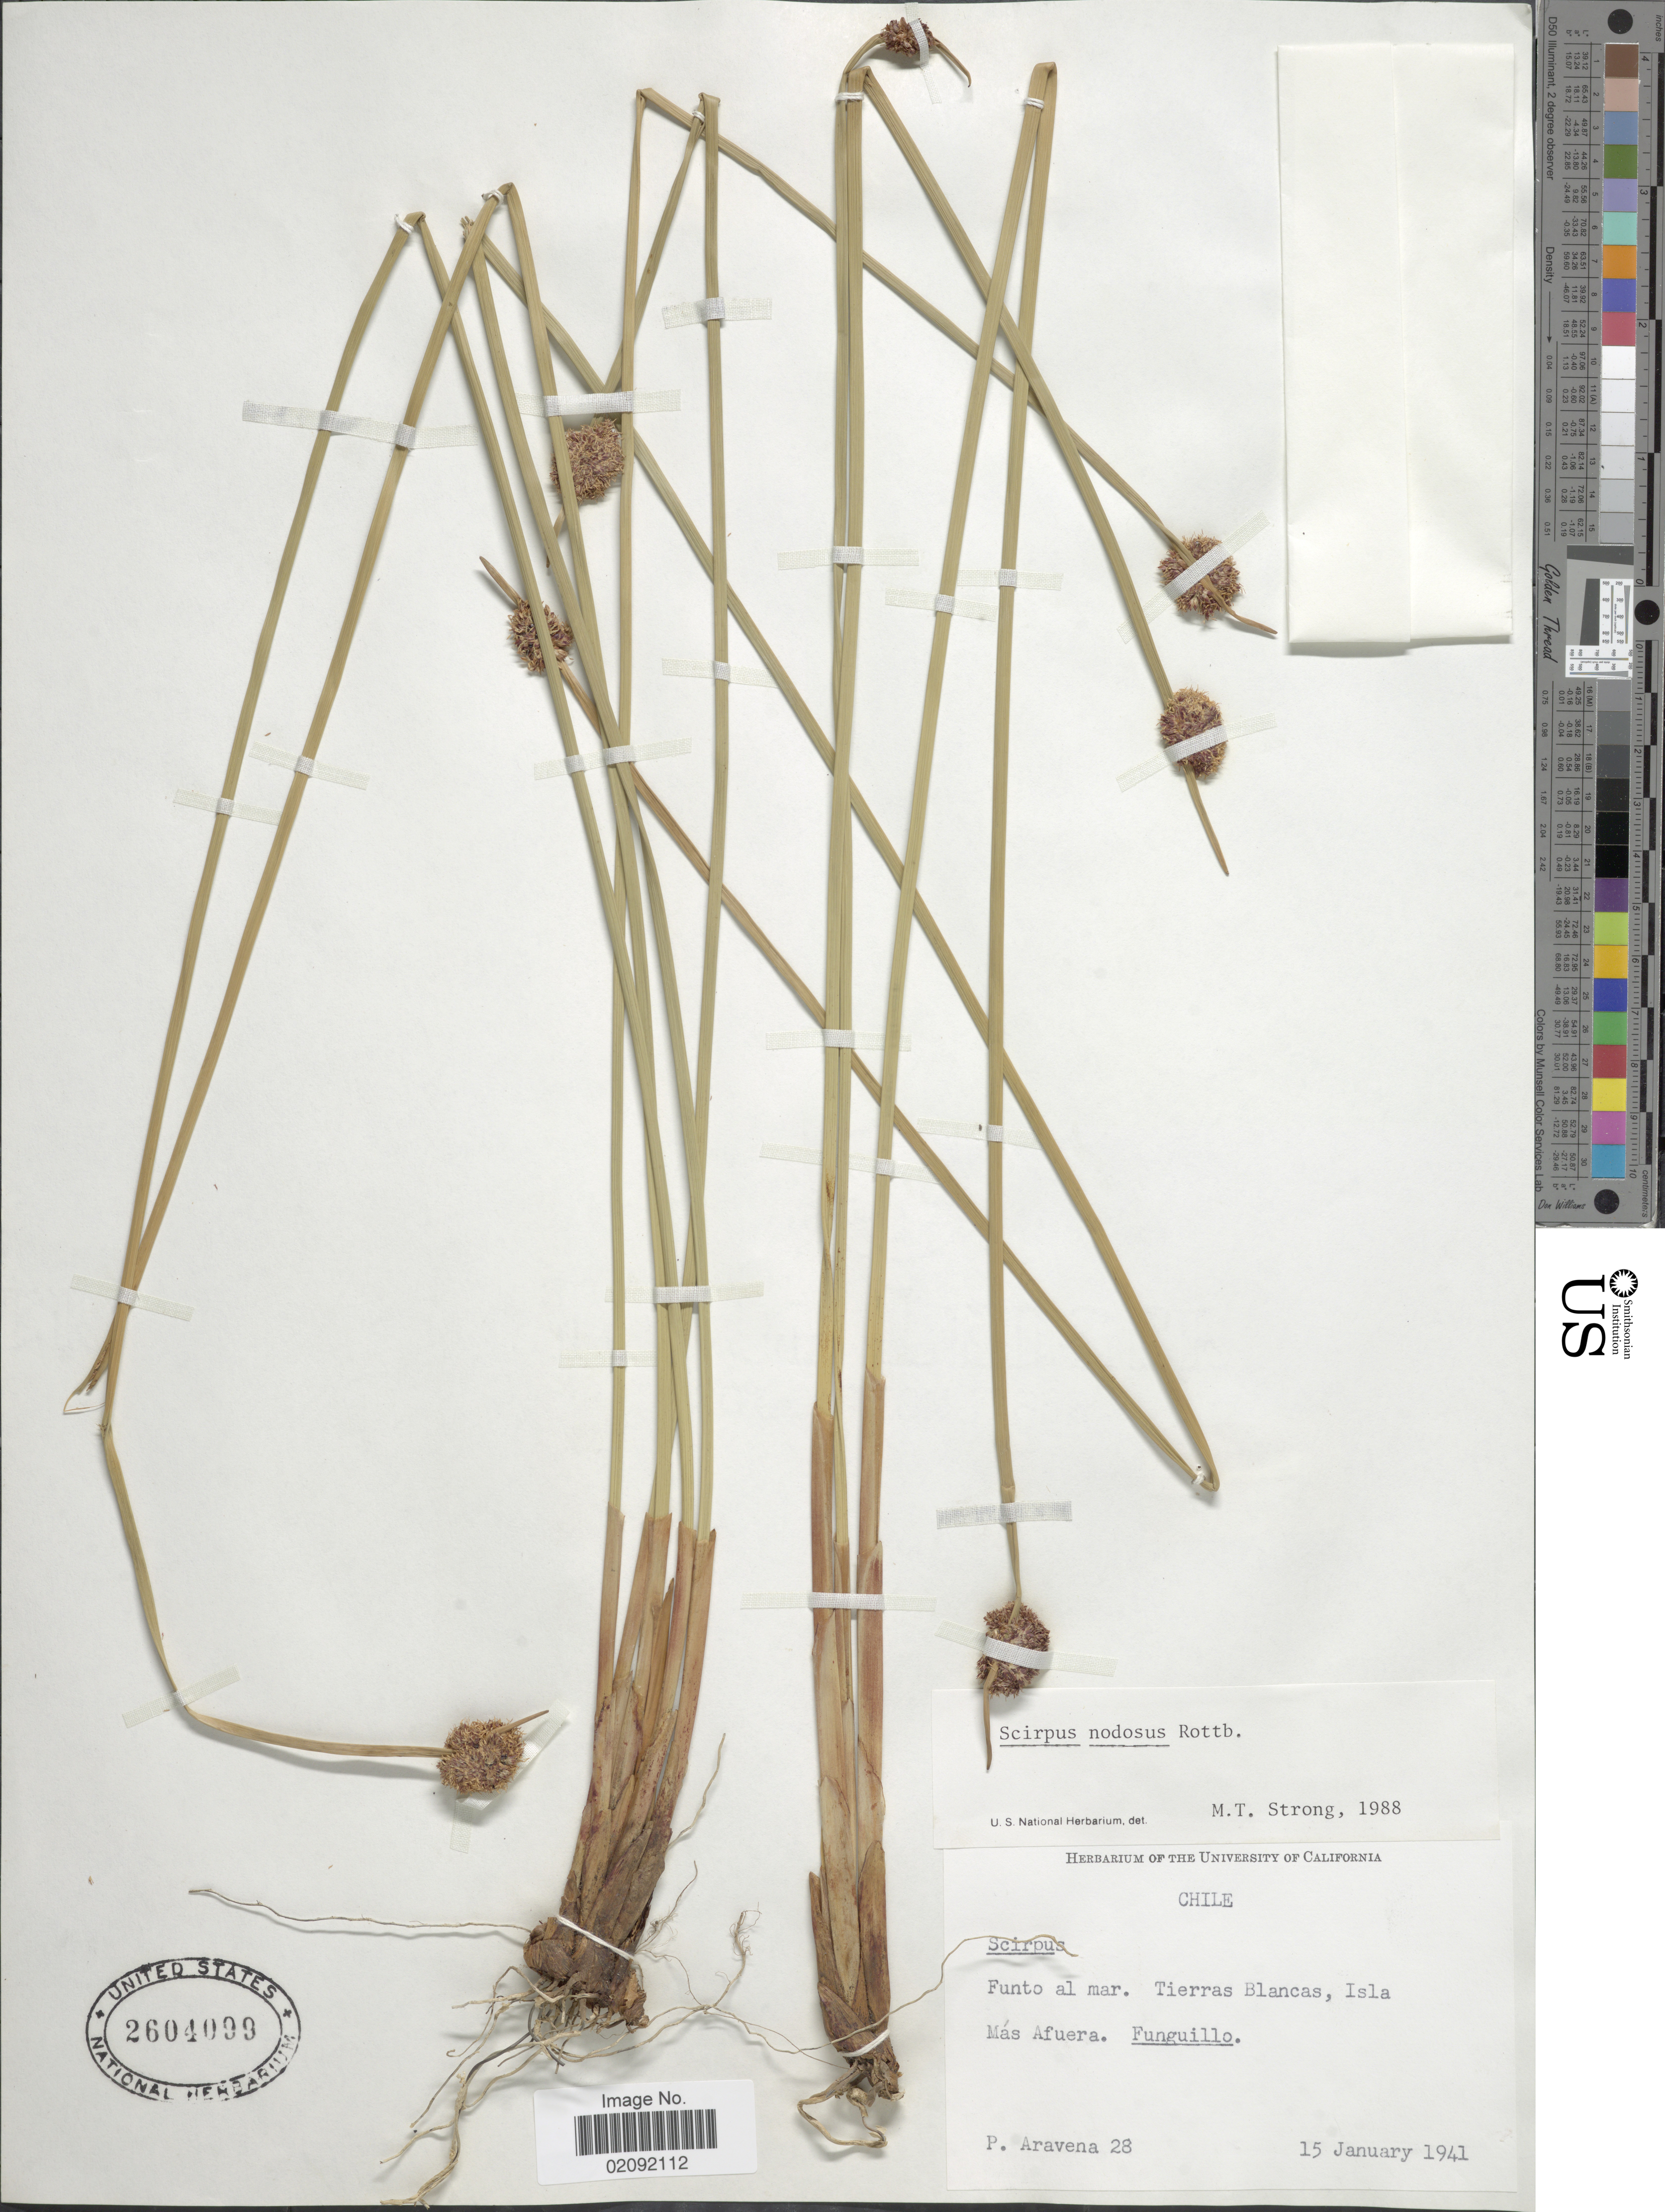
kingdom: Plantae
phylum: Tracheophyta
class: Liliopsida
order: Poales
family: Cyperaceae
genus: Ficinia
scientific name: Ficinia nodosa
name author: (Rottb.) Goetgh. et al.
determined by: Strong, M. T., (US), Smithsonian Institution - National Museum of Natural History (UNITED STATES)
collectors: P. Aravena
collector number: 28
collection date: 1941-01-15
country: Chile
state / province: Valparaíso (V)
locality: Funto al mar, Tierras Blancas, Isla, Funguillo.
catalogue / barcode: US 2604099